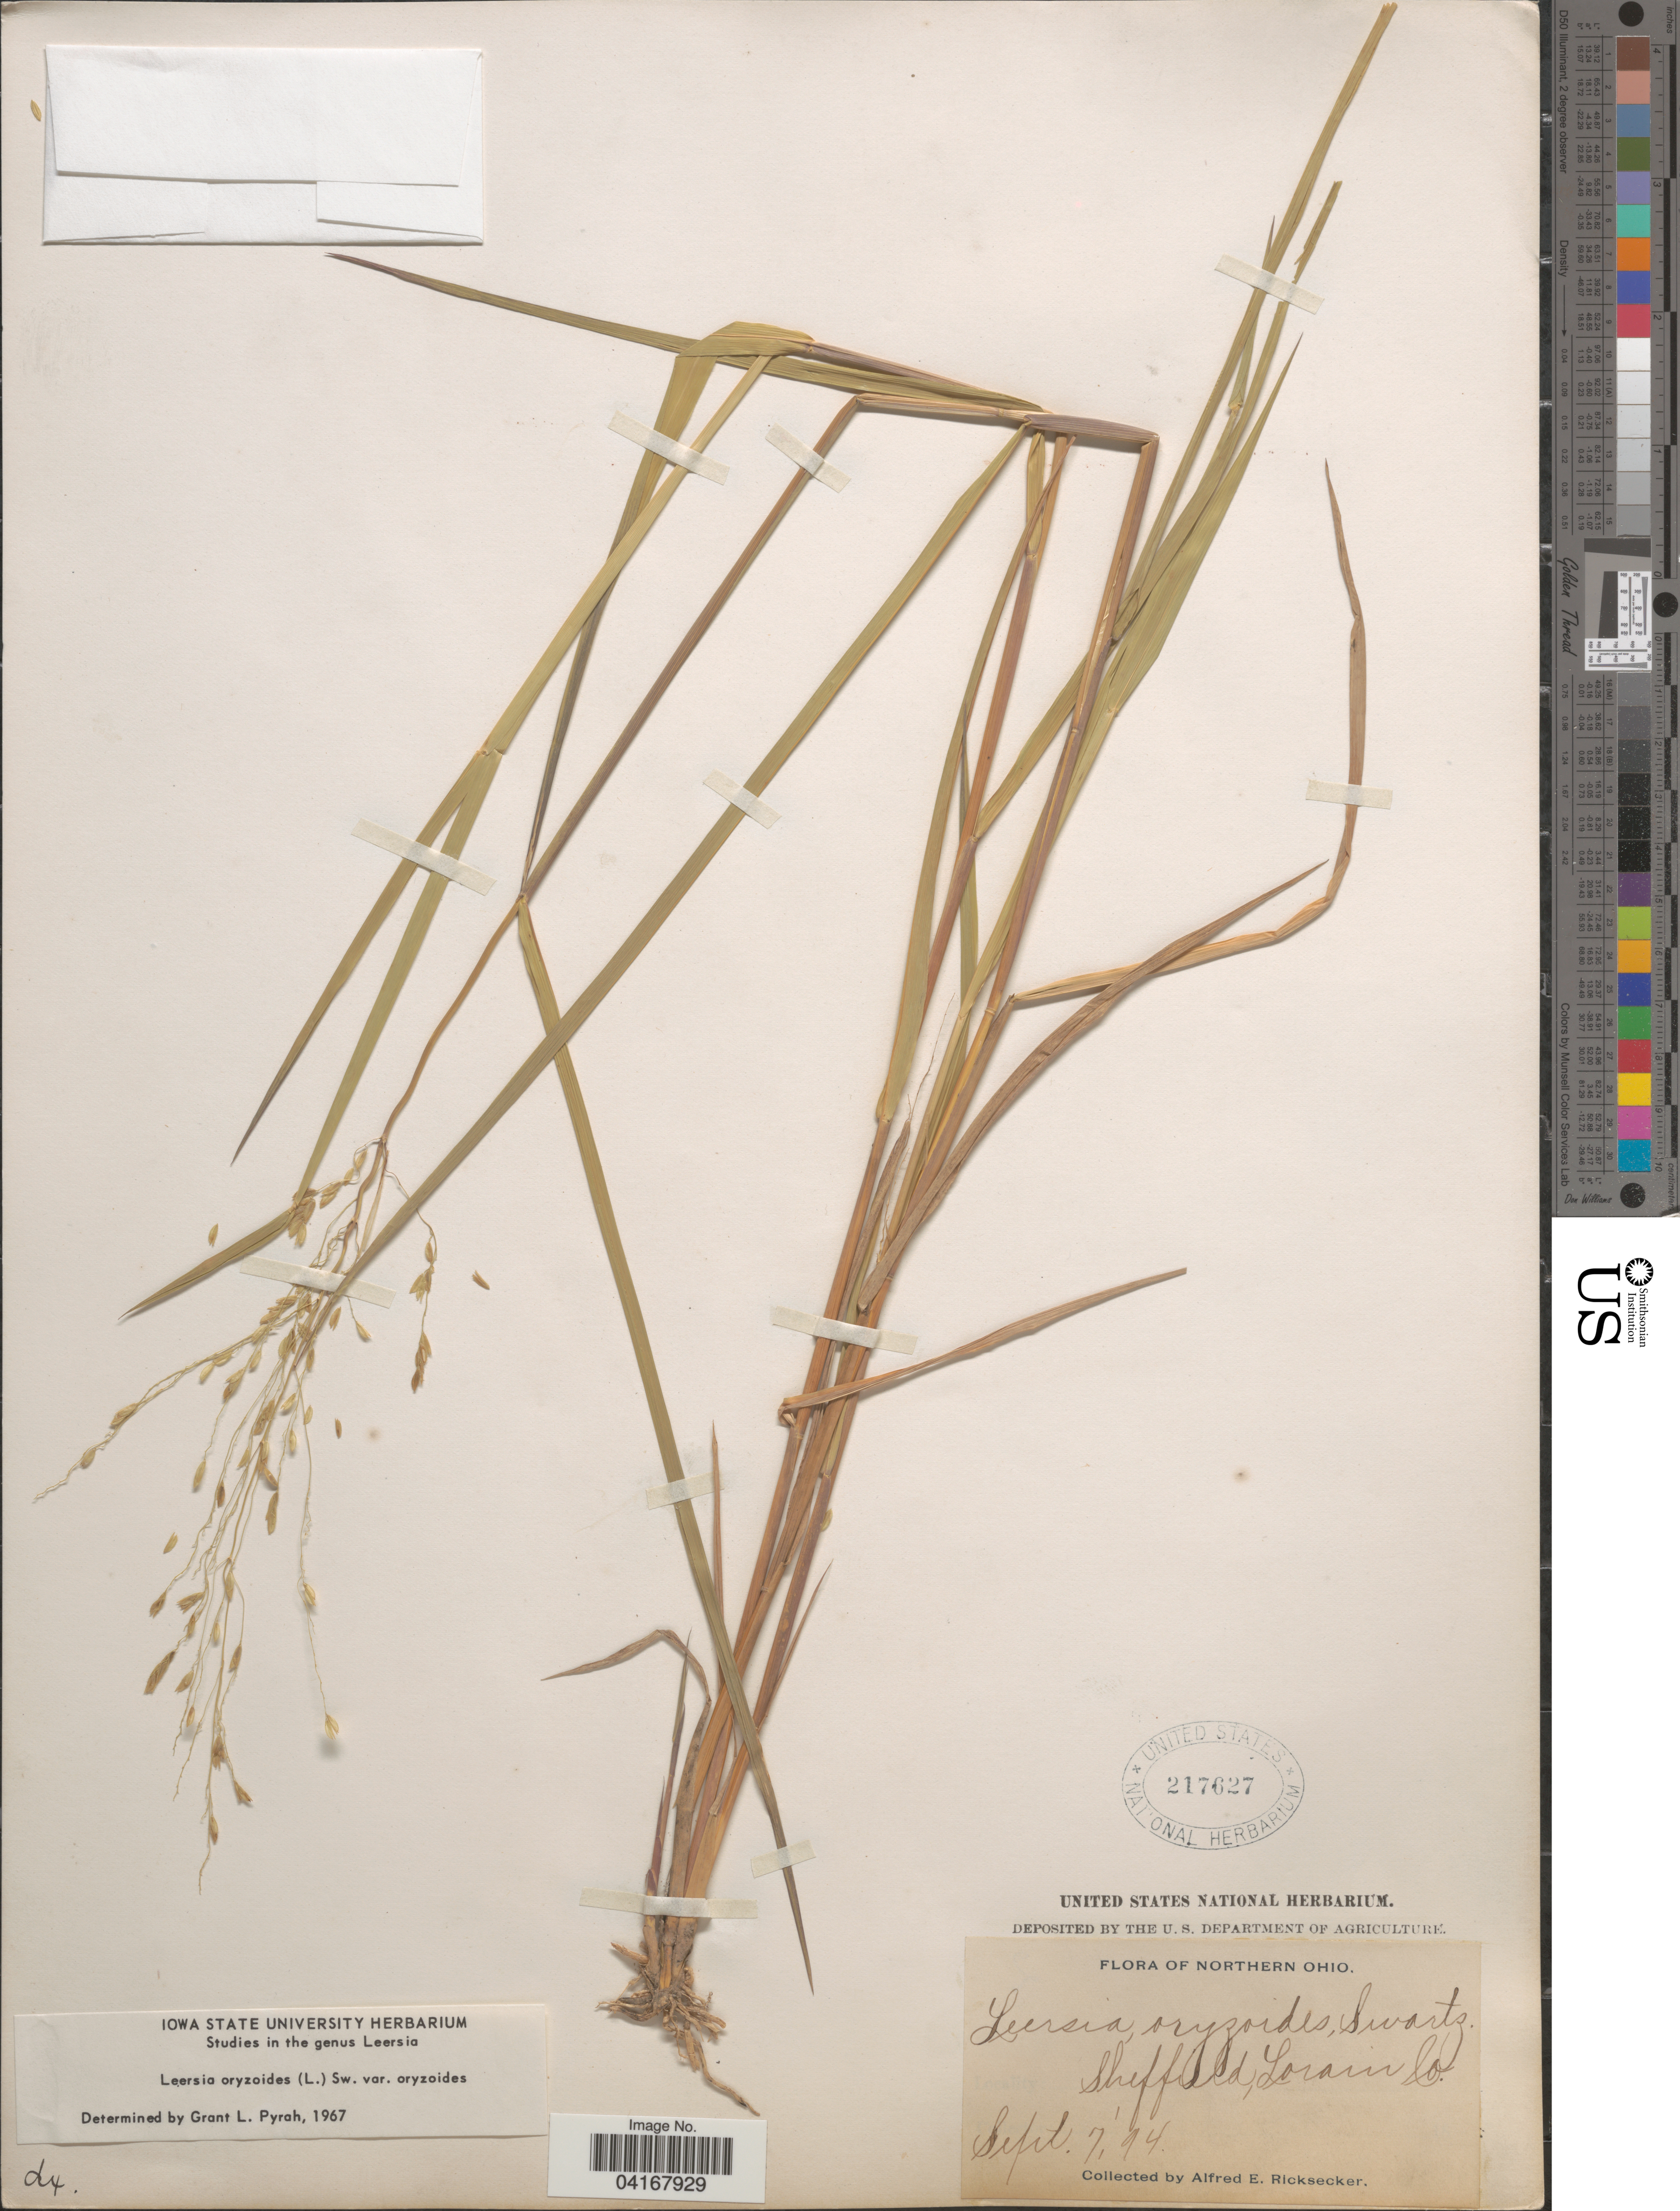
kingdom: Plantae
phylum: Tracheophyta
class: Liliopsida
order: Poales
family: Poaceae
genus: Leersia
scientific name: Leersia oryzoides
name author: (L.) Sw.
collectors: A. E. Ricksecker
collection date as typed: Transcribed d/m/y: 7/9/94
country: United States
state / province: Ohio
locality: Northern Ohio. Sheffield, Lorain Co.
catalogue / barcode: US 217627